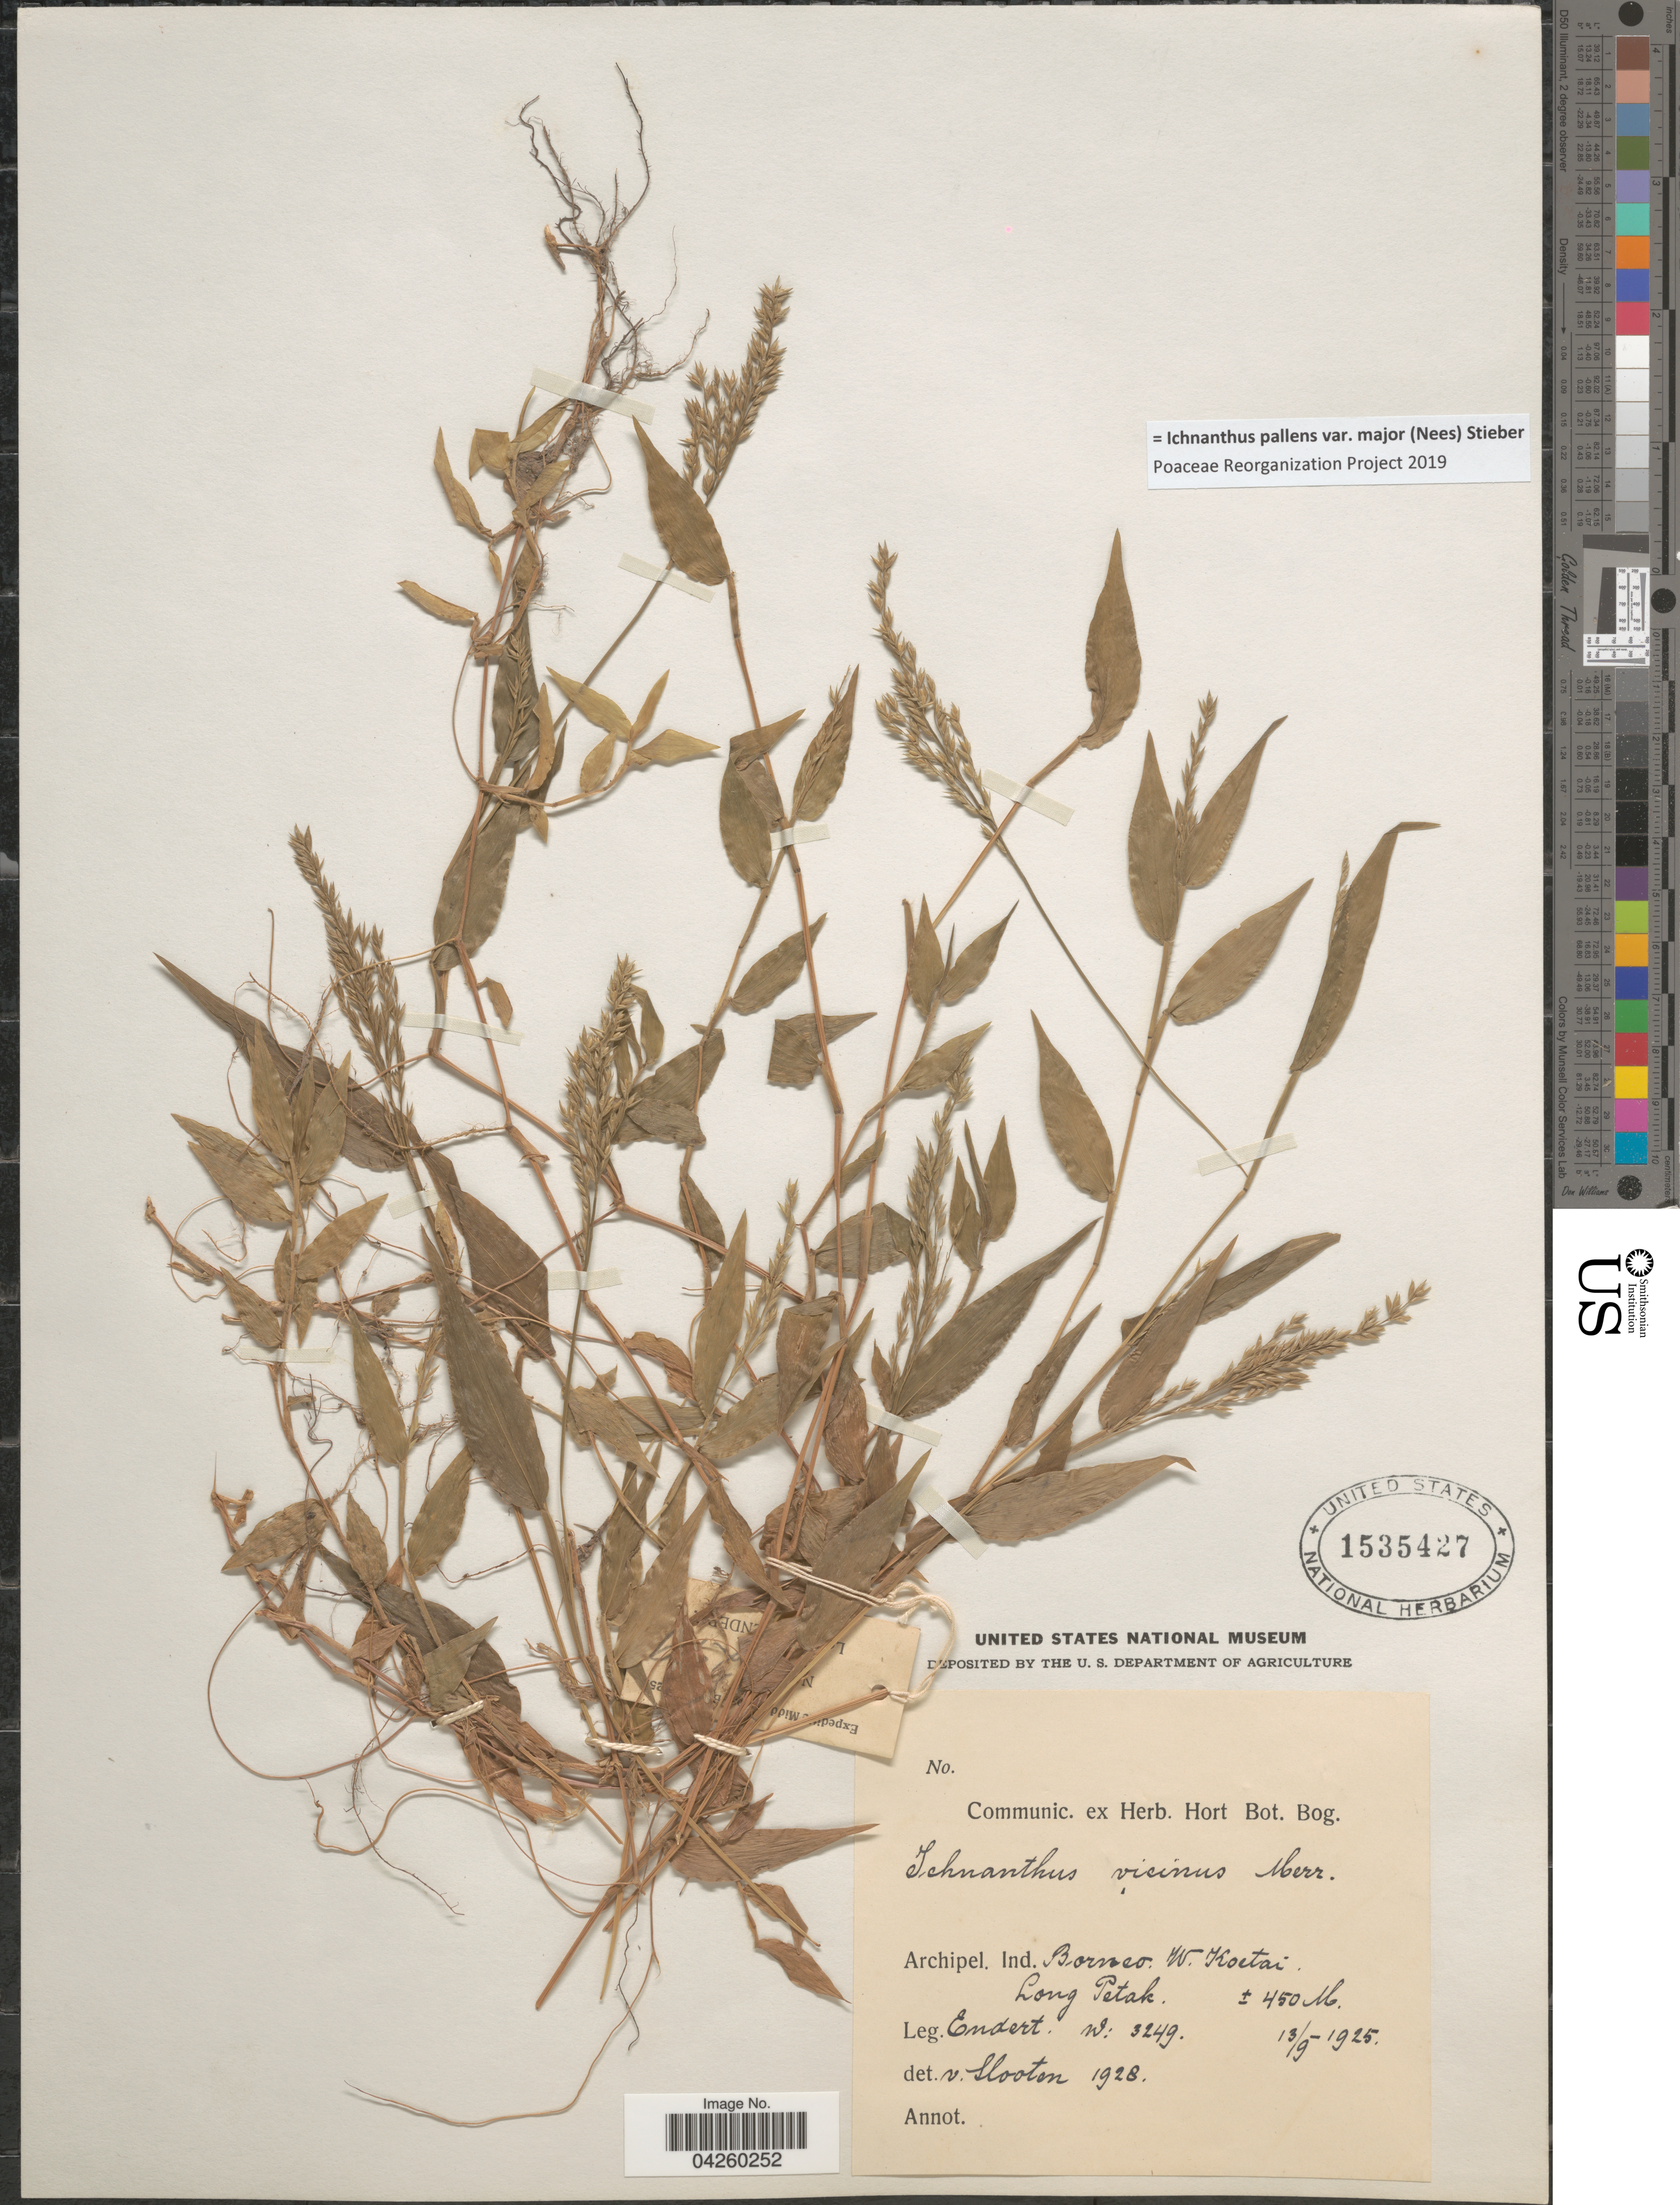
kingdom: Plantae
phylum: Tracheophyta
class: Liliopsida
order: Poales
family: Poaceae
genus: Ichnanthus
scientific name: Ichnanthus pallens var. major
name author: (Nees) Stieber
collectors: Endert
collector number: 3249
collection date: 1925-09-13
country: Indonesia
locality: Archipel. Ind. Borneo. W. Koetai. Long Petak.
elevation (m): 450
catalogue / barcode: US 1535427